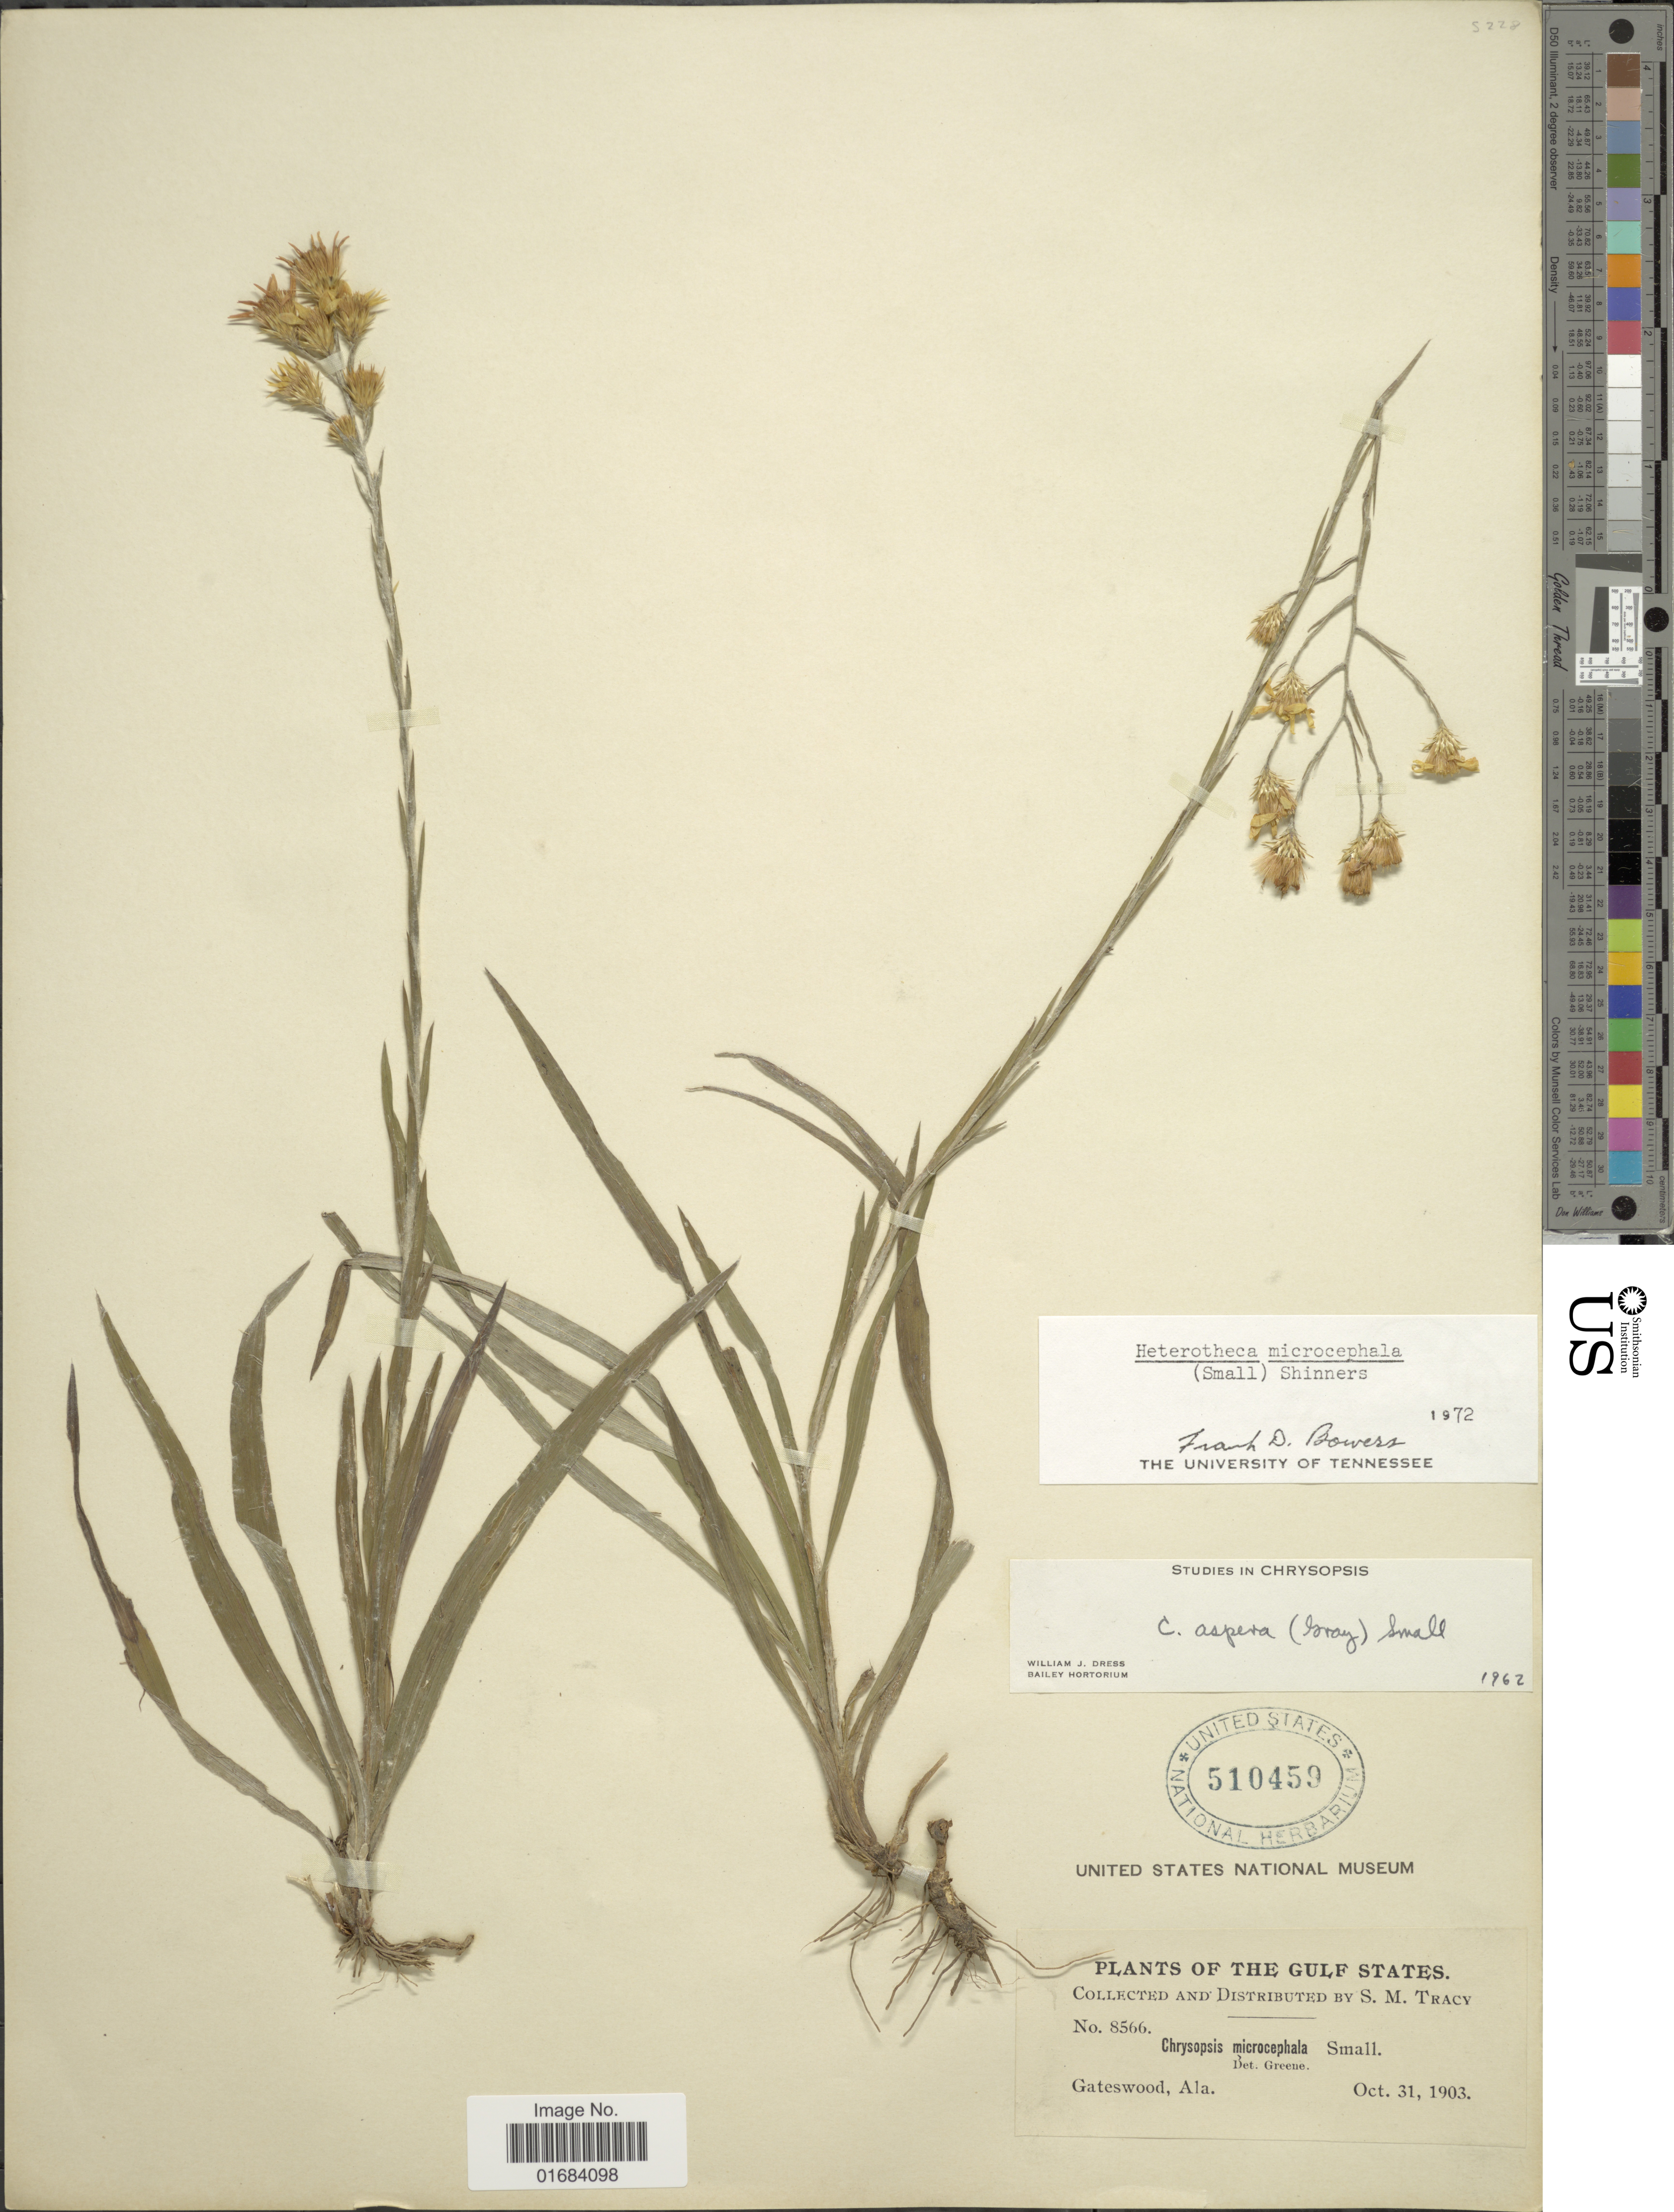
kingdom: Plantae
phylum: Tracheophyta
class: Magnoliopsida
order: Asterales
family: Asteraceae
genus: Pityopsis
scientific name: Pityopsis microcephala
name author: Small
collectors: S. M. Tracy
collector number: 8566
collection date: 1903-10-31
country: United States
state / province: Alabama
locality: The Gulf States, Gateswood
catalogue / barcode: US 510459